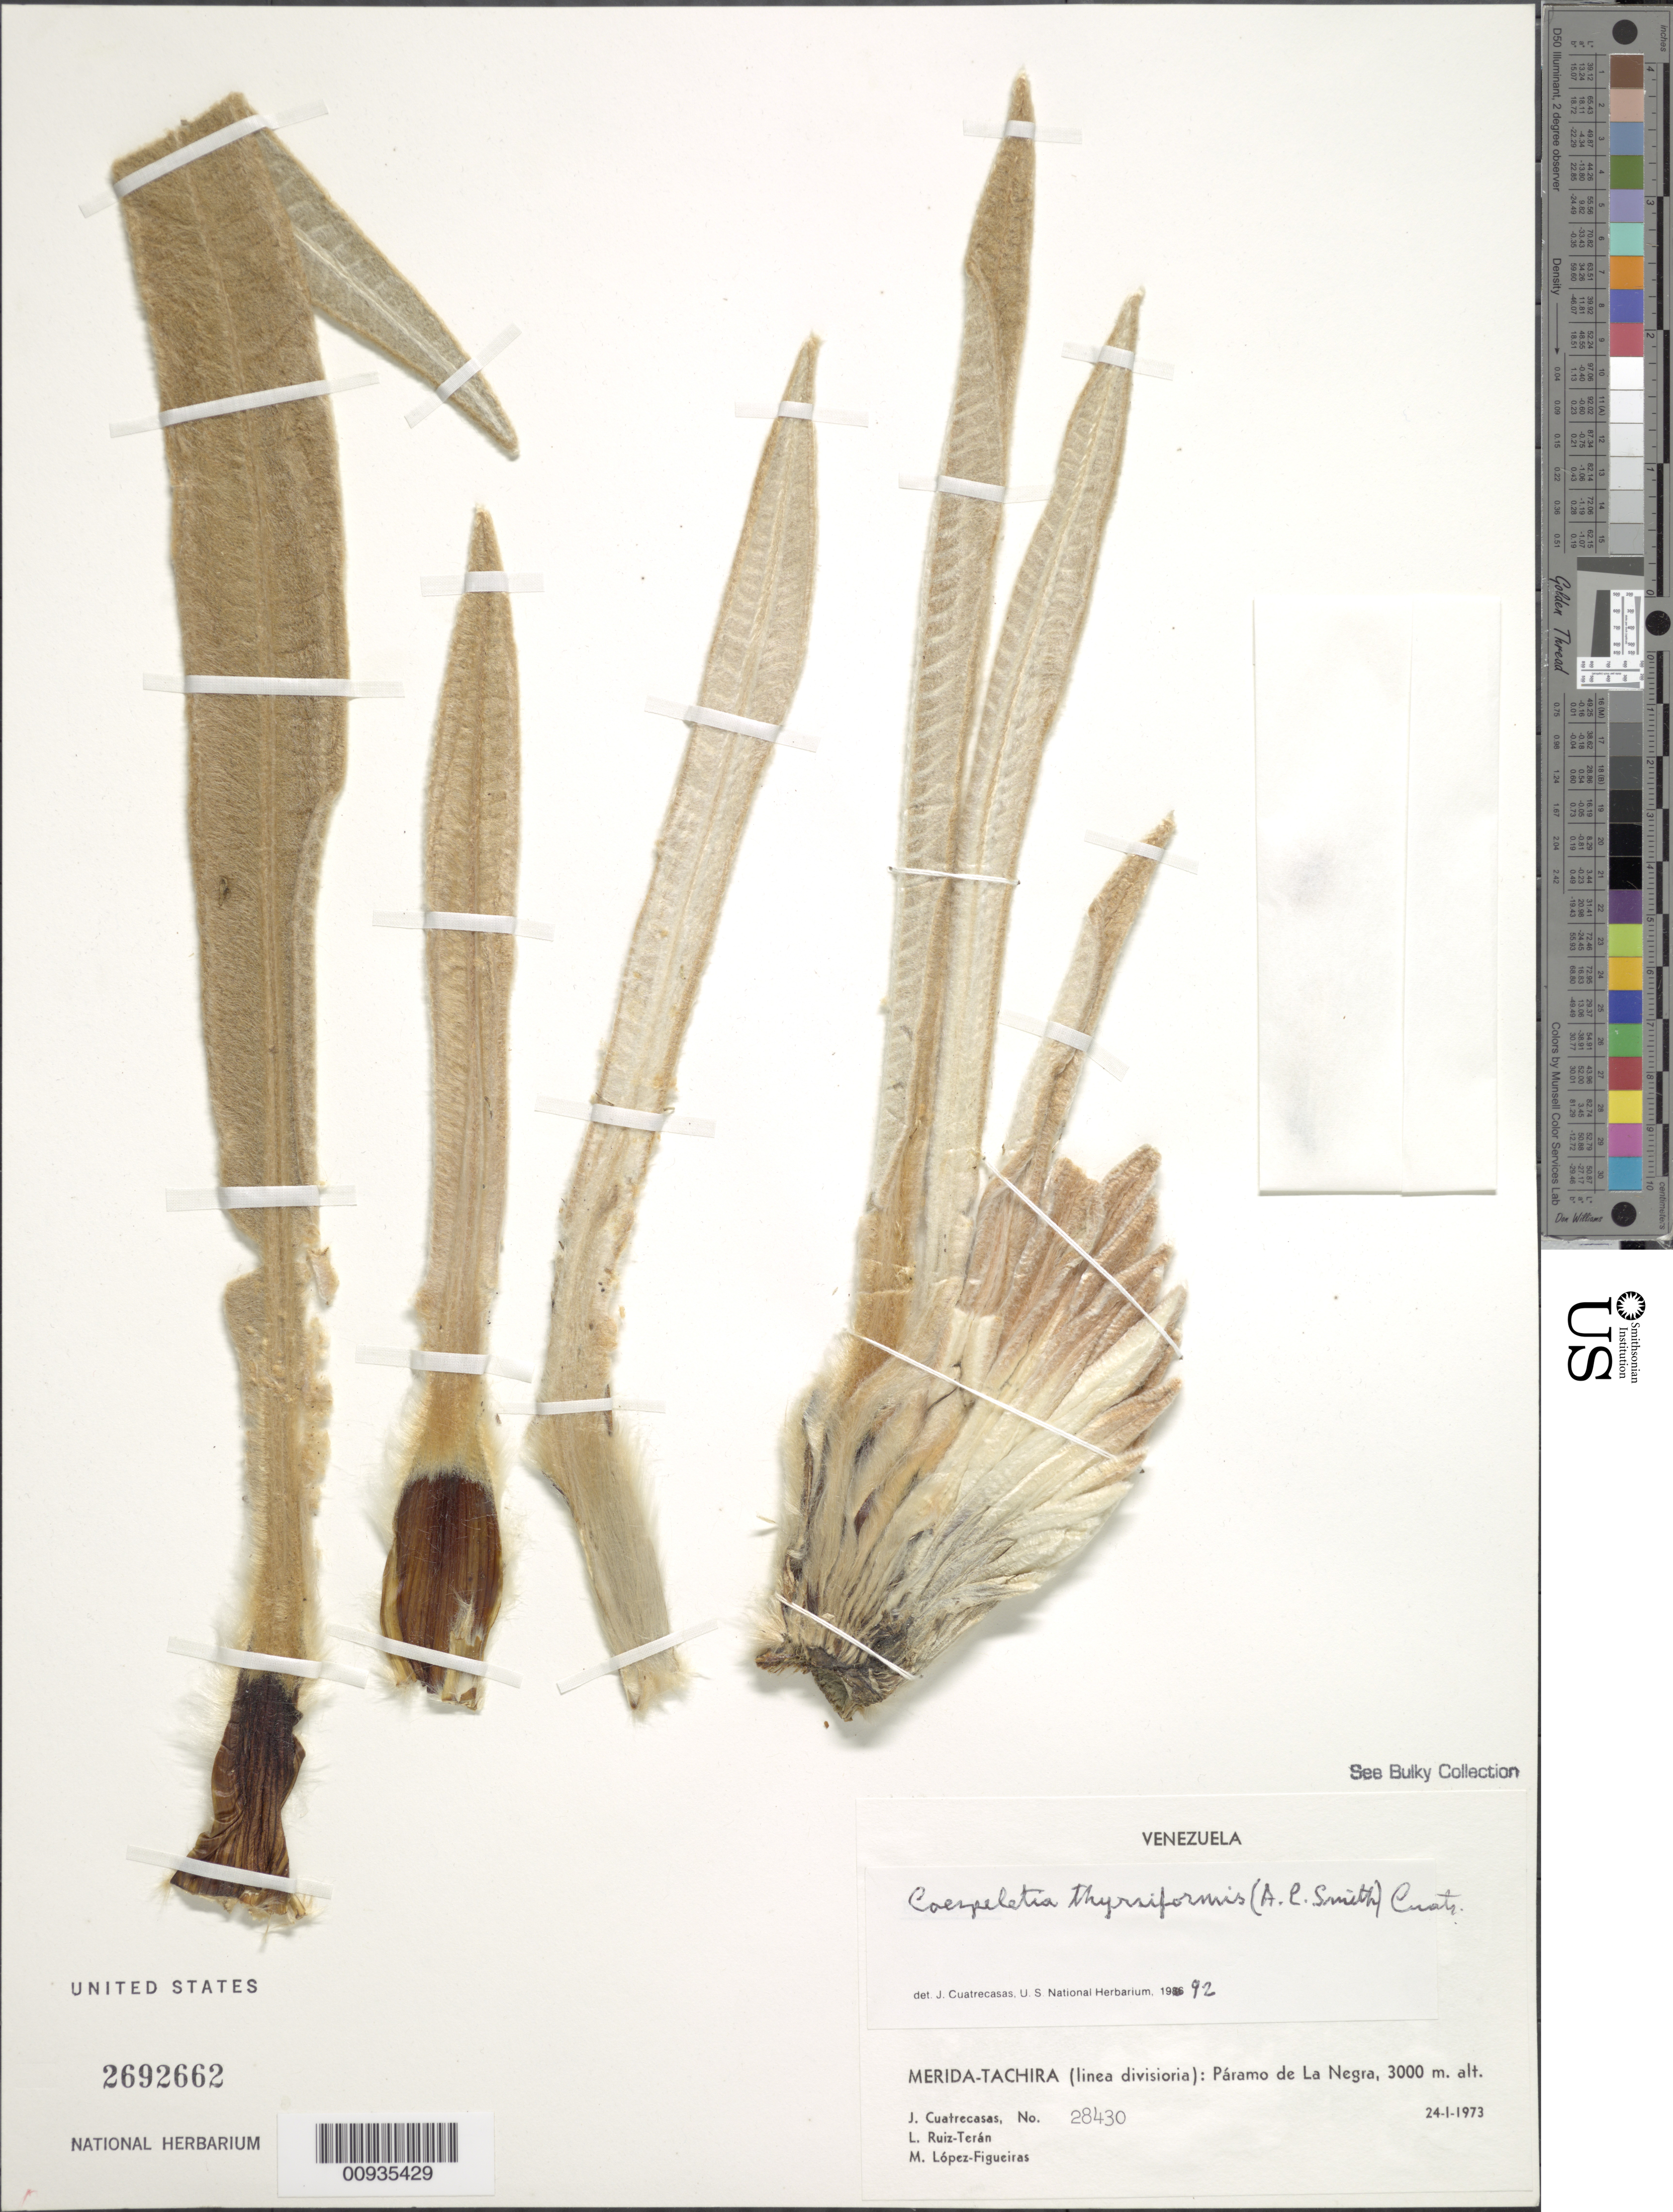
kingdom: Plantae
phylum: Tracheophyta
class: Magnoliopsida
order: Asterales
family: Asteraceae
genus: Coespeletia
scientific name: Coespeletia thyrsiformis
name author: (A.C. Sm.) Cuatrec.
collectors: J. Cuatrecasas, L. E. Ruíz-Terán & M. López Figueiras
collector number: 28430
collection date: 1973-01-24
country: Venezuela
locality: Merida-Tachira (linea divisioria): Paramo de La Negra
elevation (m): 3000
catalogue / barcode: US 2692662